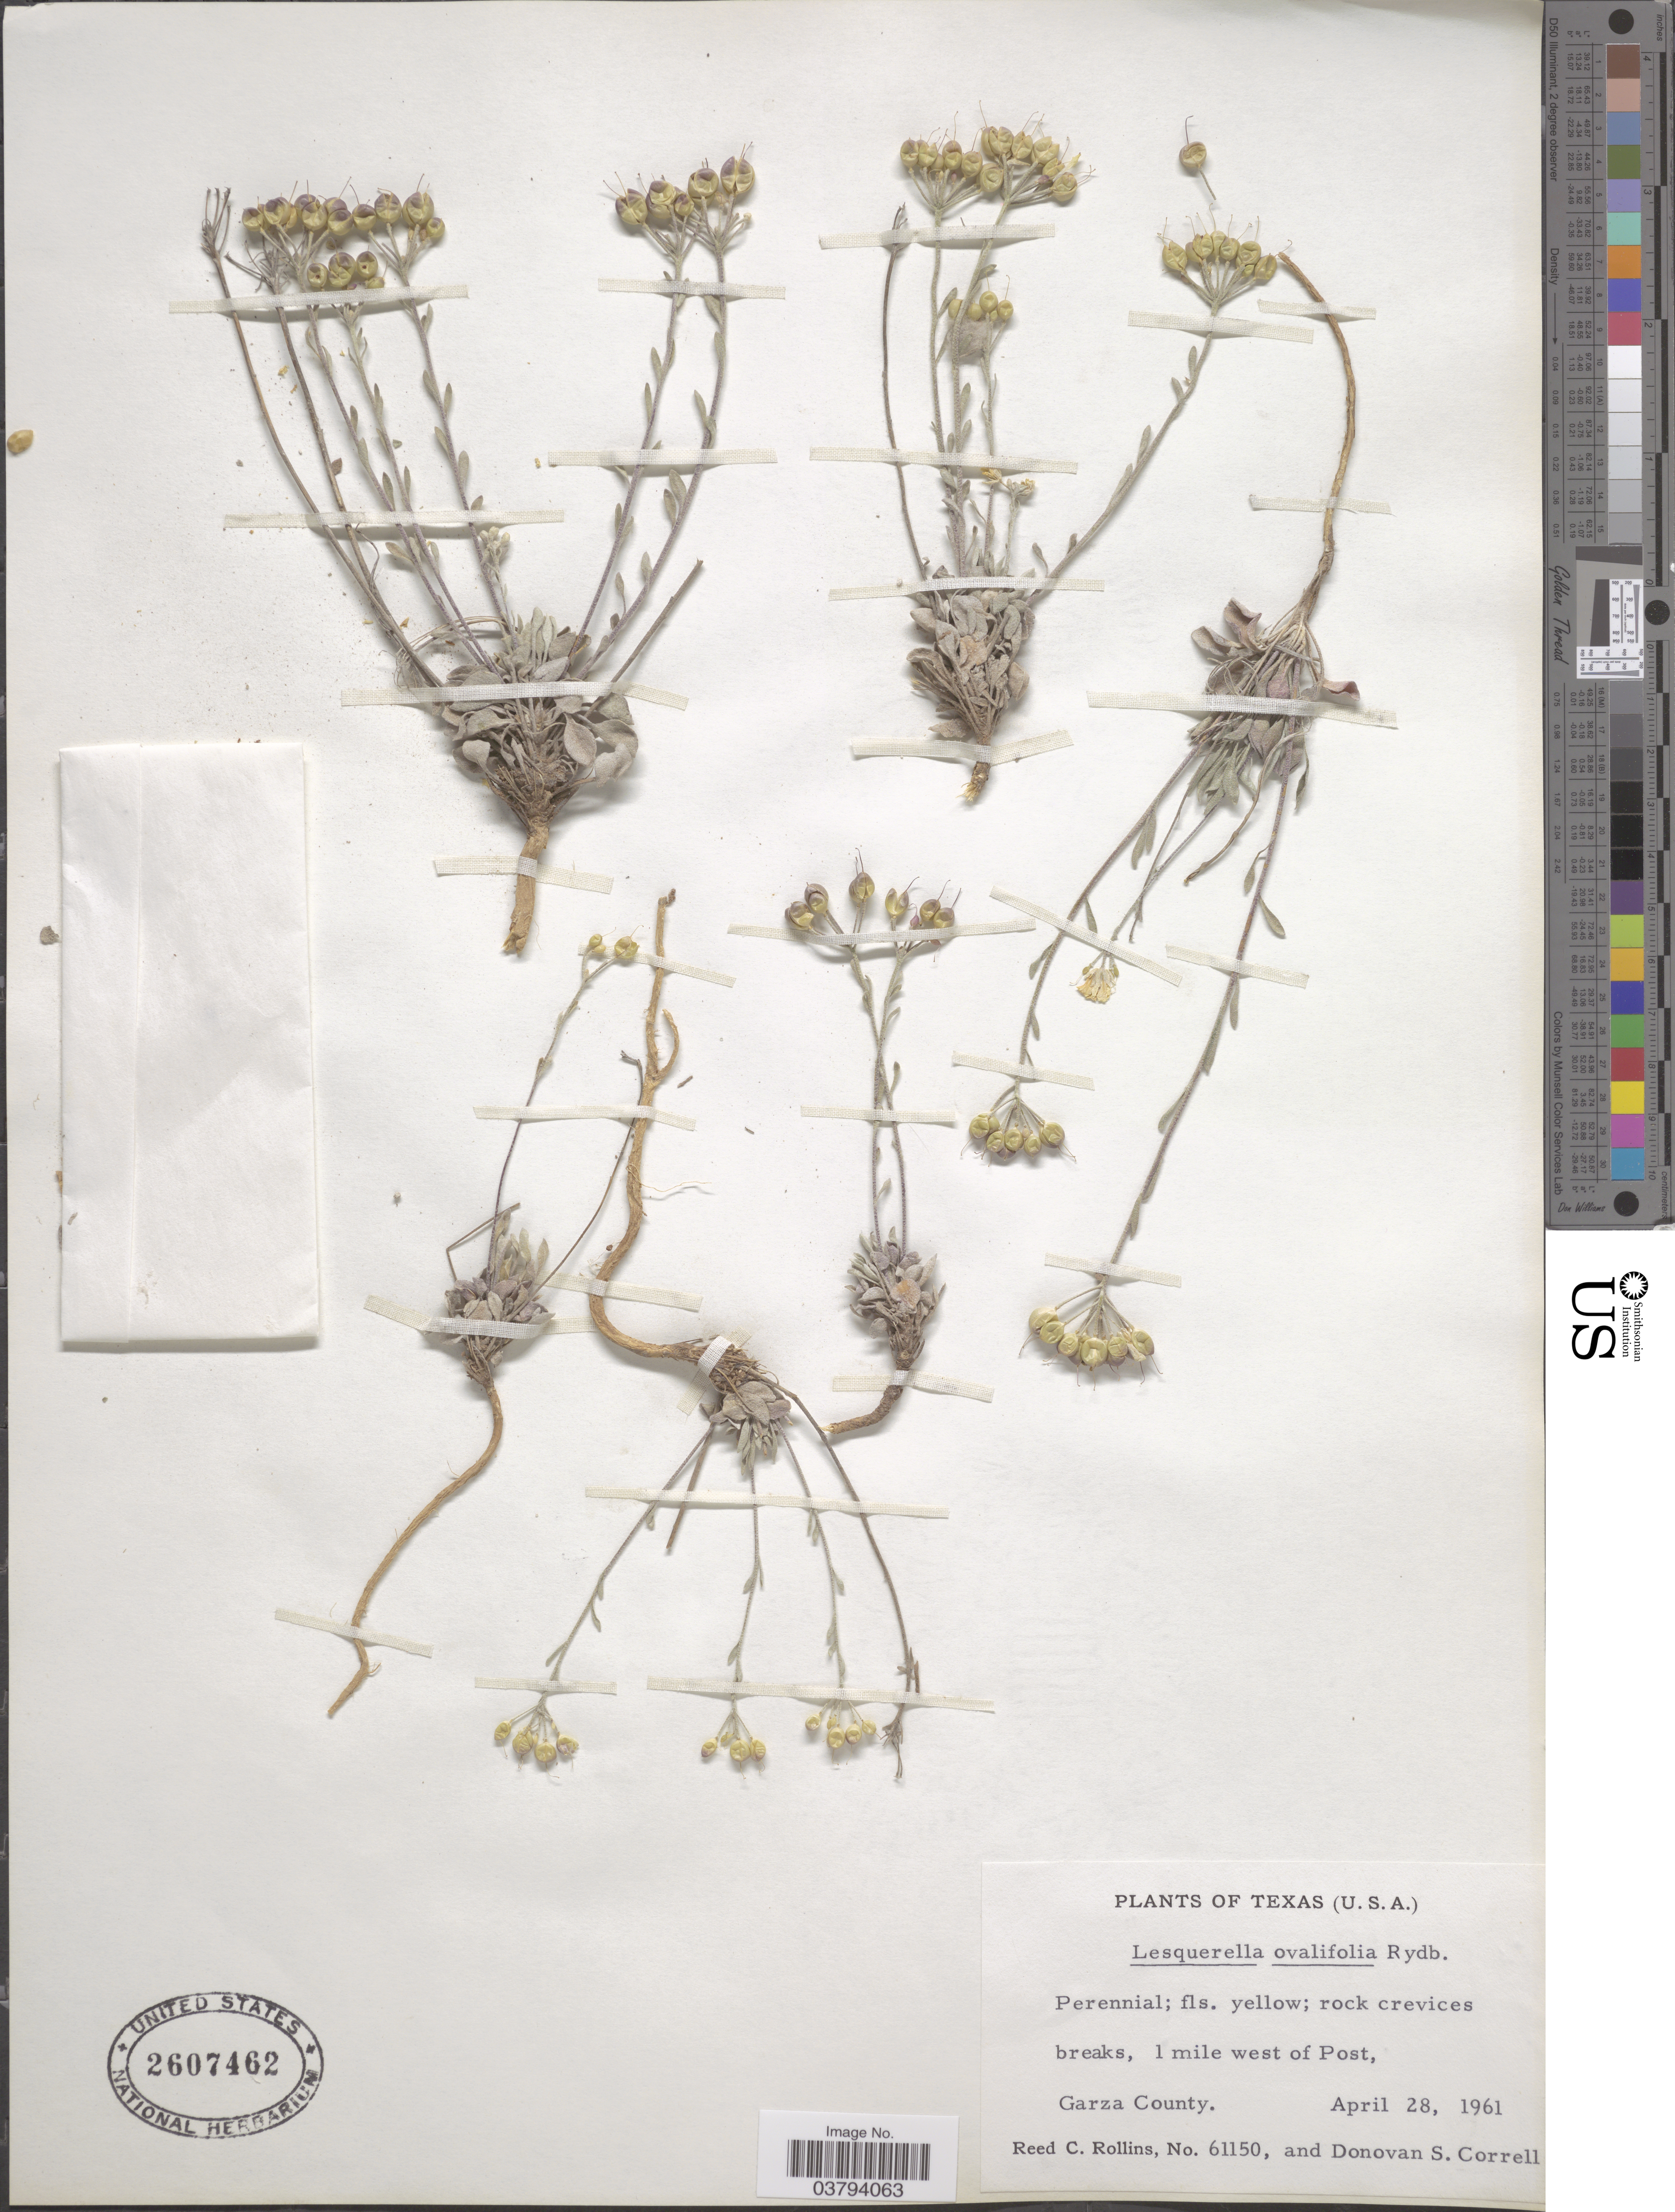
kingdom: Plantae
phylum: Tracheophyta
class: Magnoliopsida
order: Brassicales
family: Brassicaceae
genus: Lesquerella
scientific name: Lesquerella ovalifolia subsp. ovalifolia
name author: Rydb. ex Britton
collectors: R. C. Rollins & D. S. Correll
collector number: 61150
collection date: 1961-04-28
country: United States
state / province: Texas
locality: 1 mile west of Post, Garza County.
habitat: rock crevices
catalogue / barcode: US 2607462